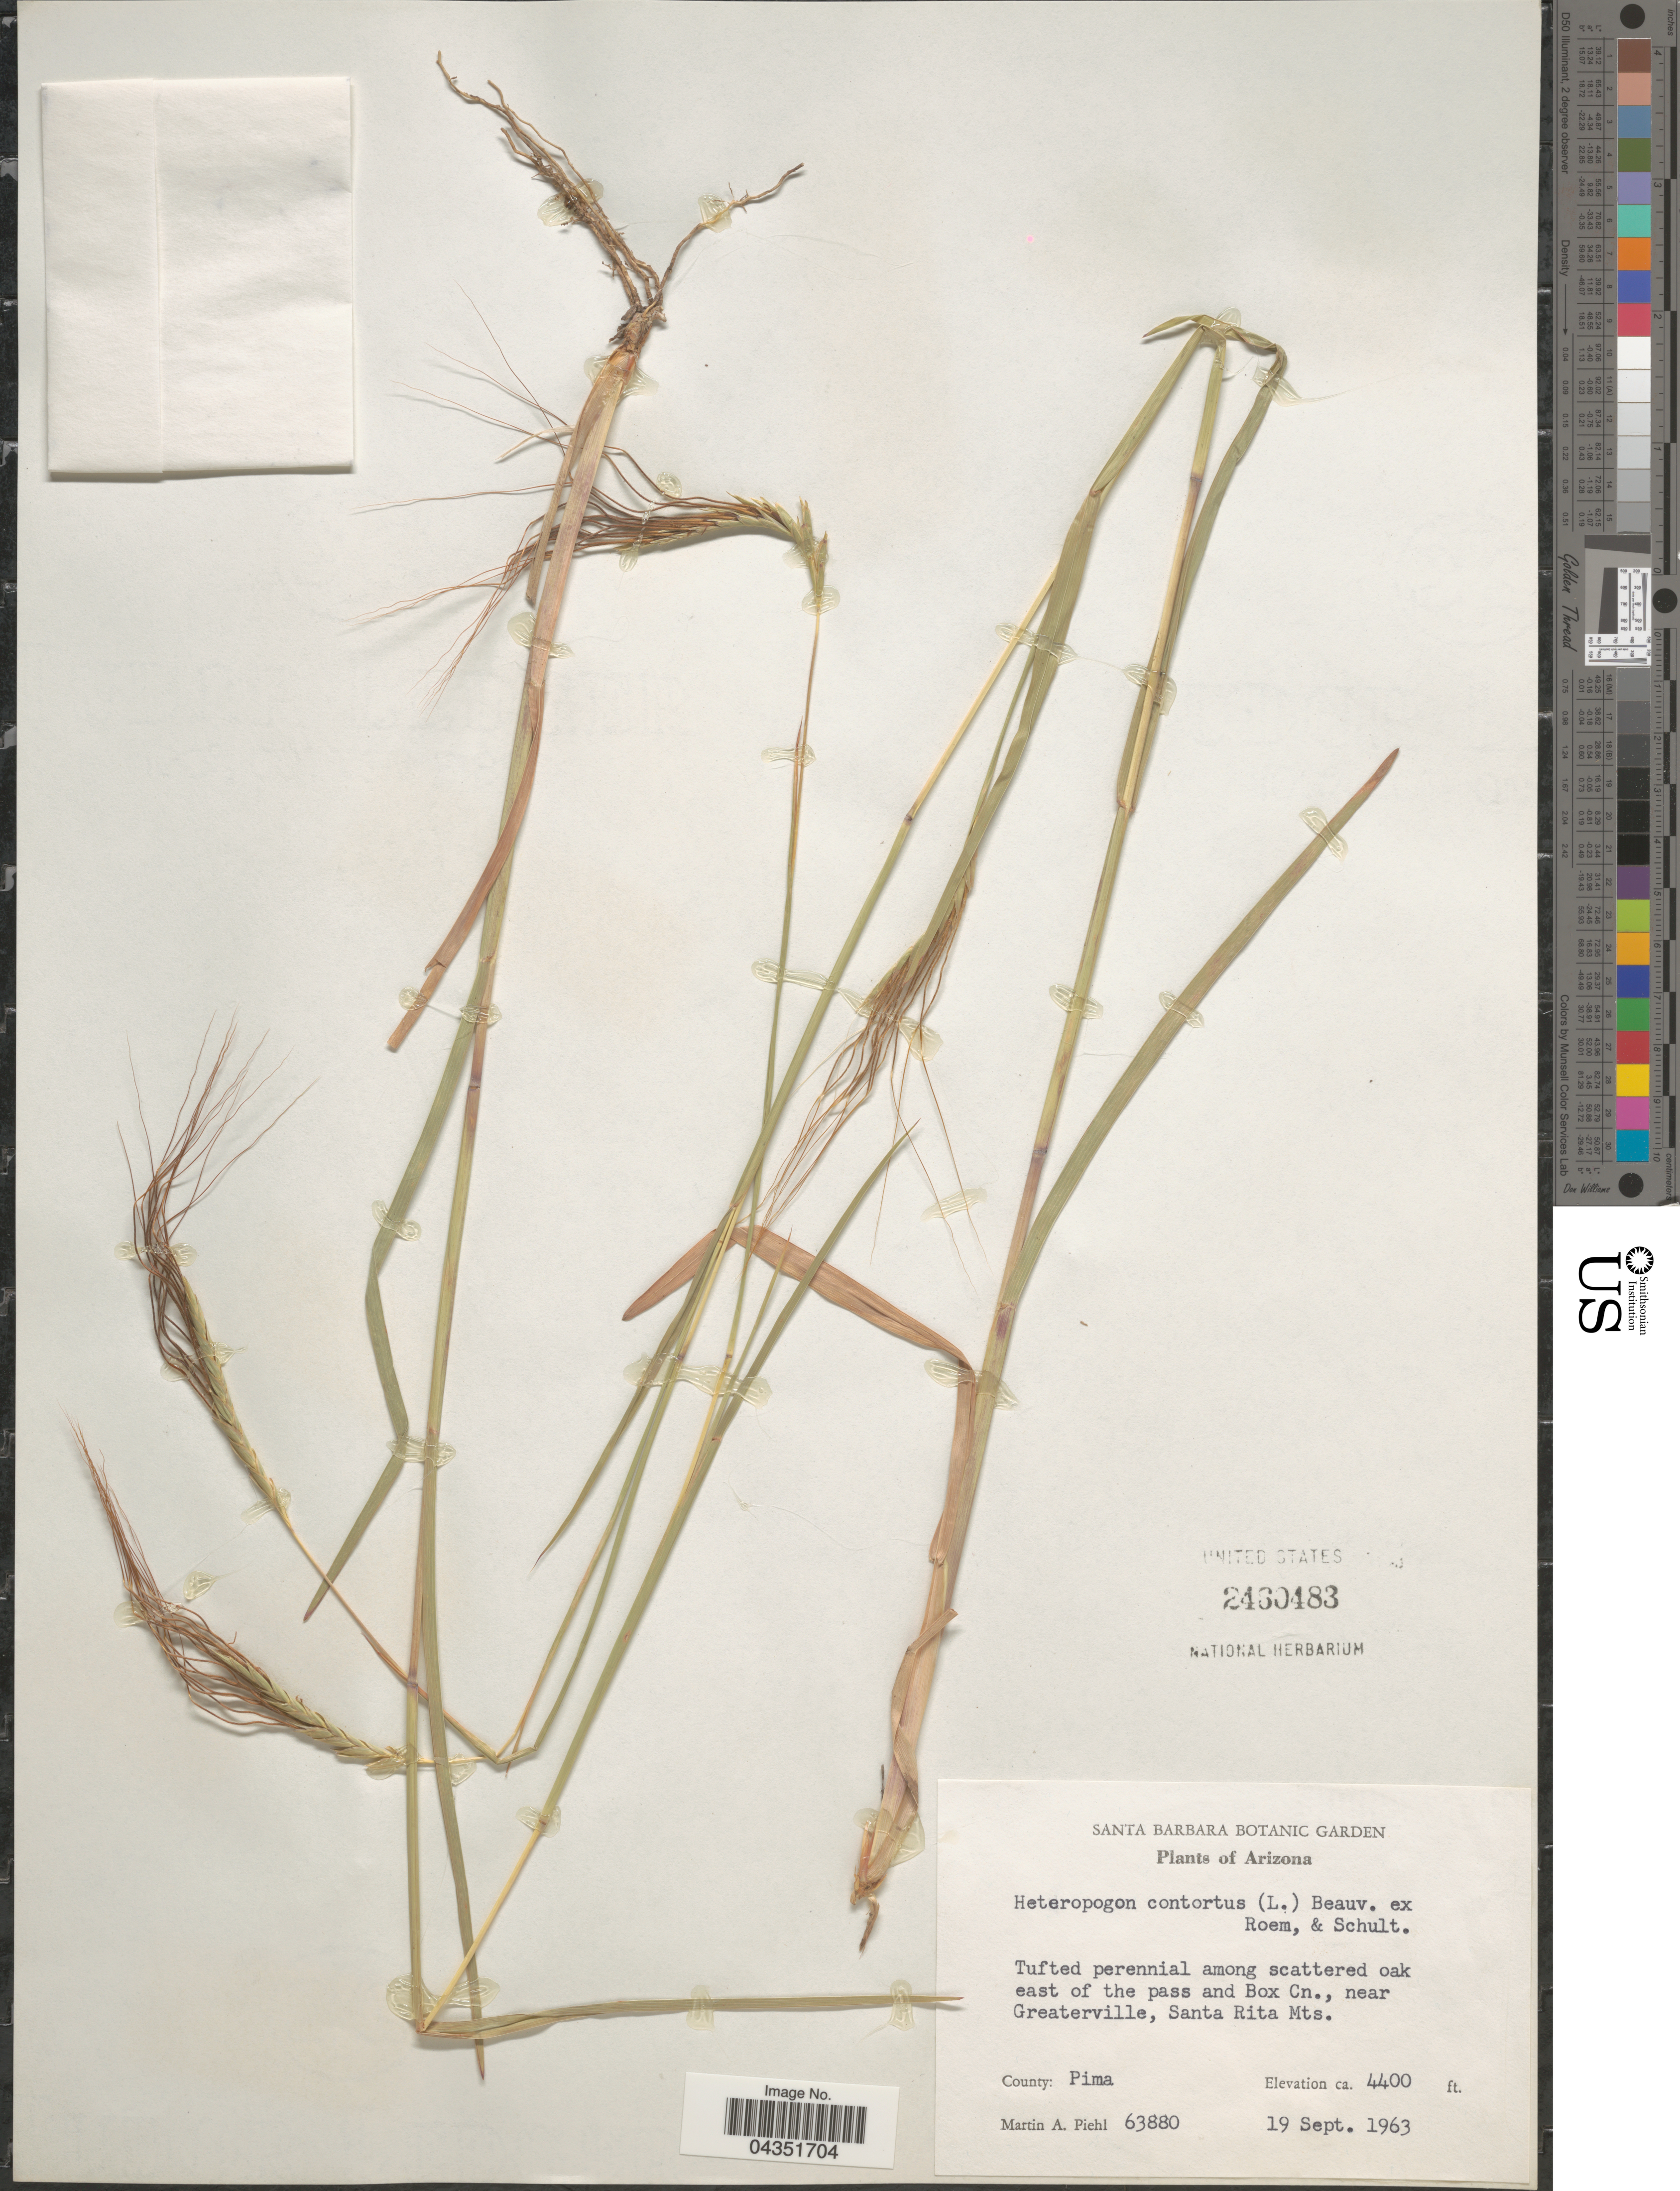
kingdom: Plantae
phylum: Tracheophyta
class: Liliopsida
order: Poales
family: Poaceae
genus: Heteropogon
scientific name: Heteropogon contortus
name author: (L.) P. Beauv. ex Roem. & Schult.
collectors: M. Piehl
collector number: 63880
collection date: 1963-09-19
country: United States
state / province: Arizona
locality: Among scattered oak east of the pass and Box Cn., near Greaterville, Santa Rita Mts. County: Pima.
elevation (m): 1341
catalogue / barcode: US 2460483